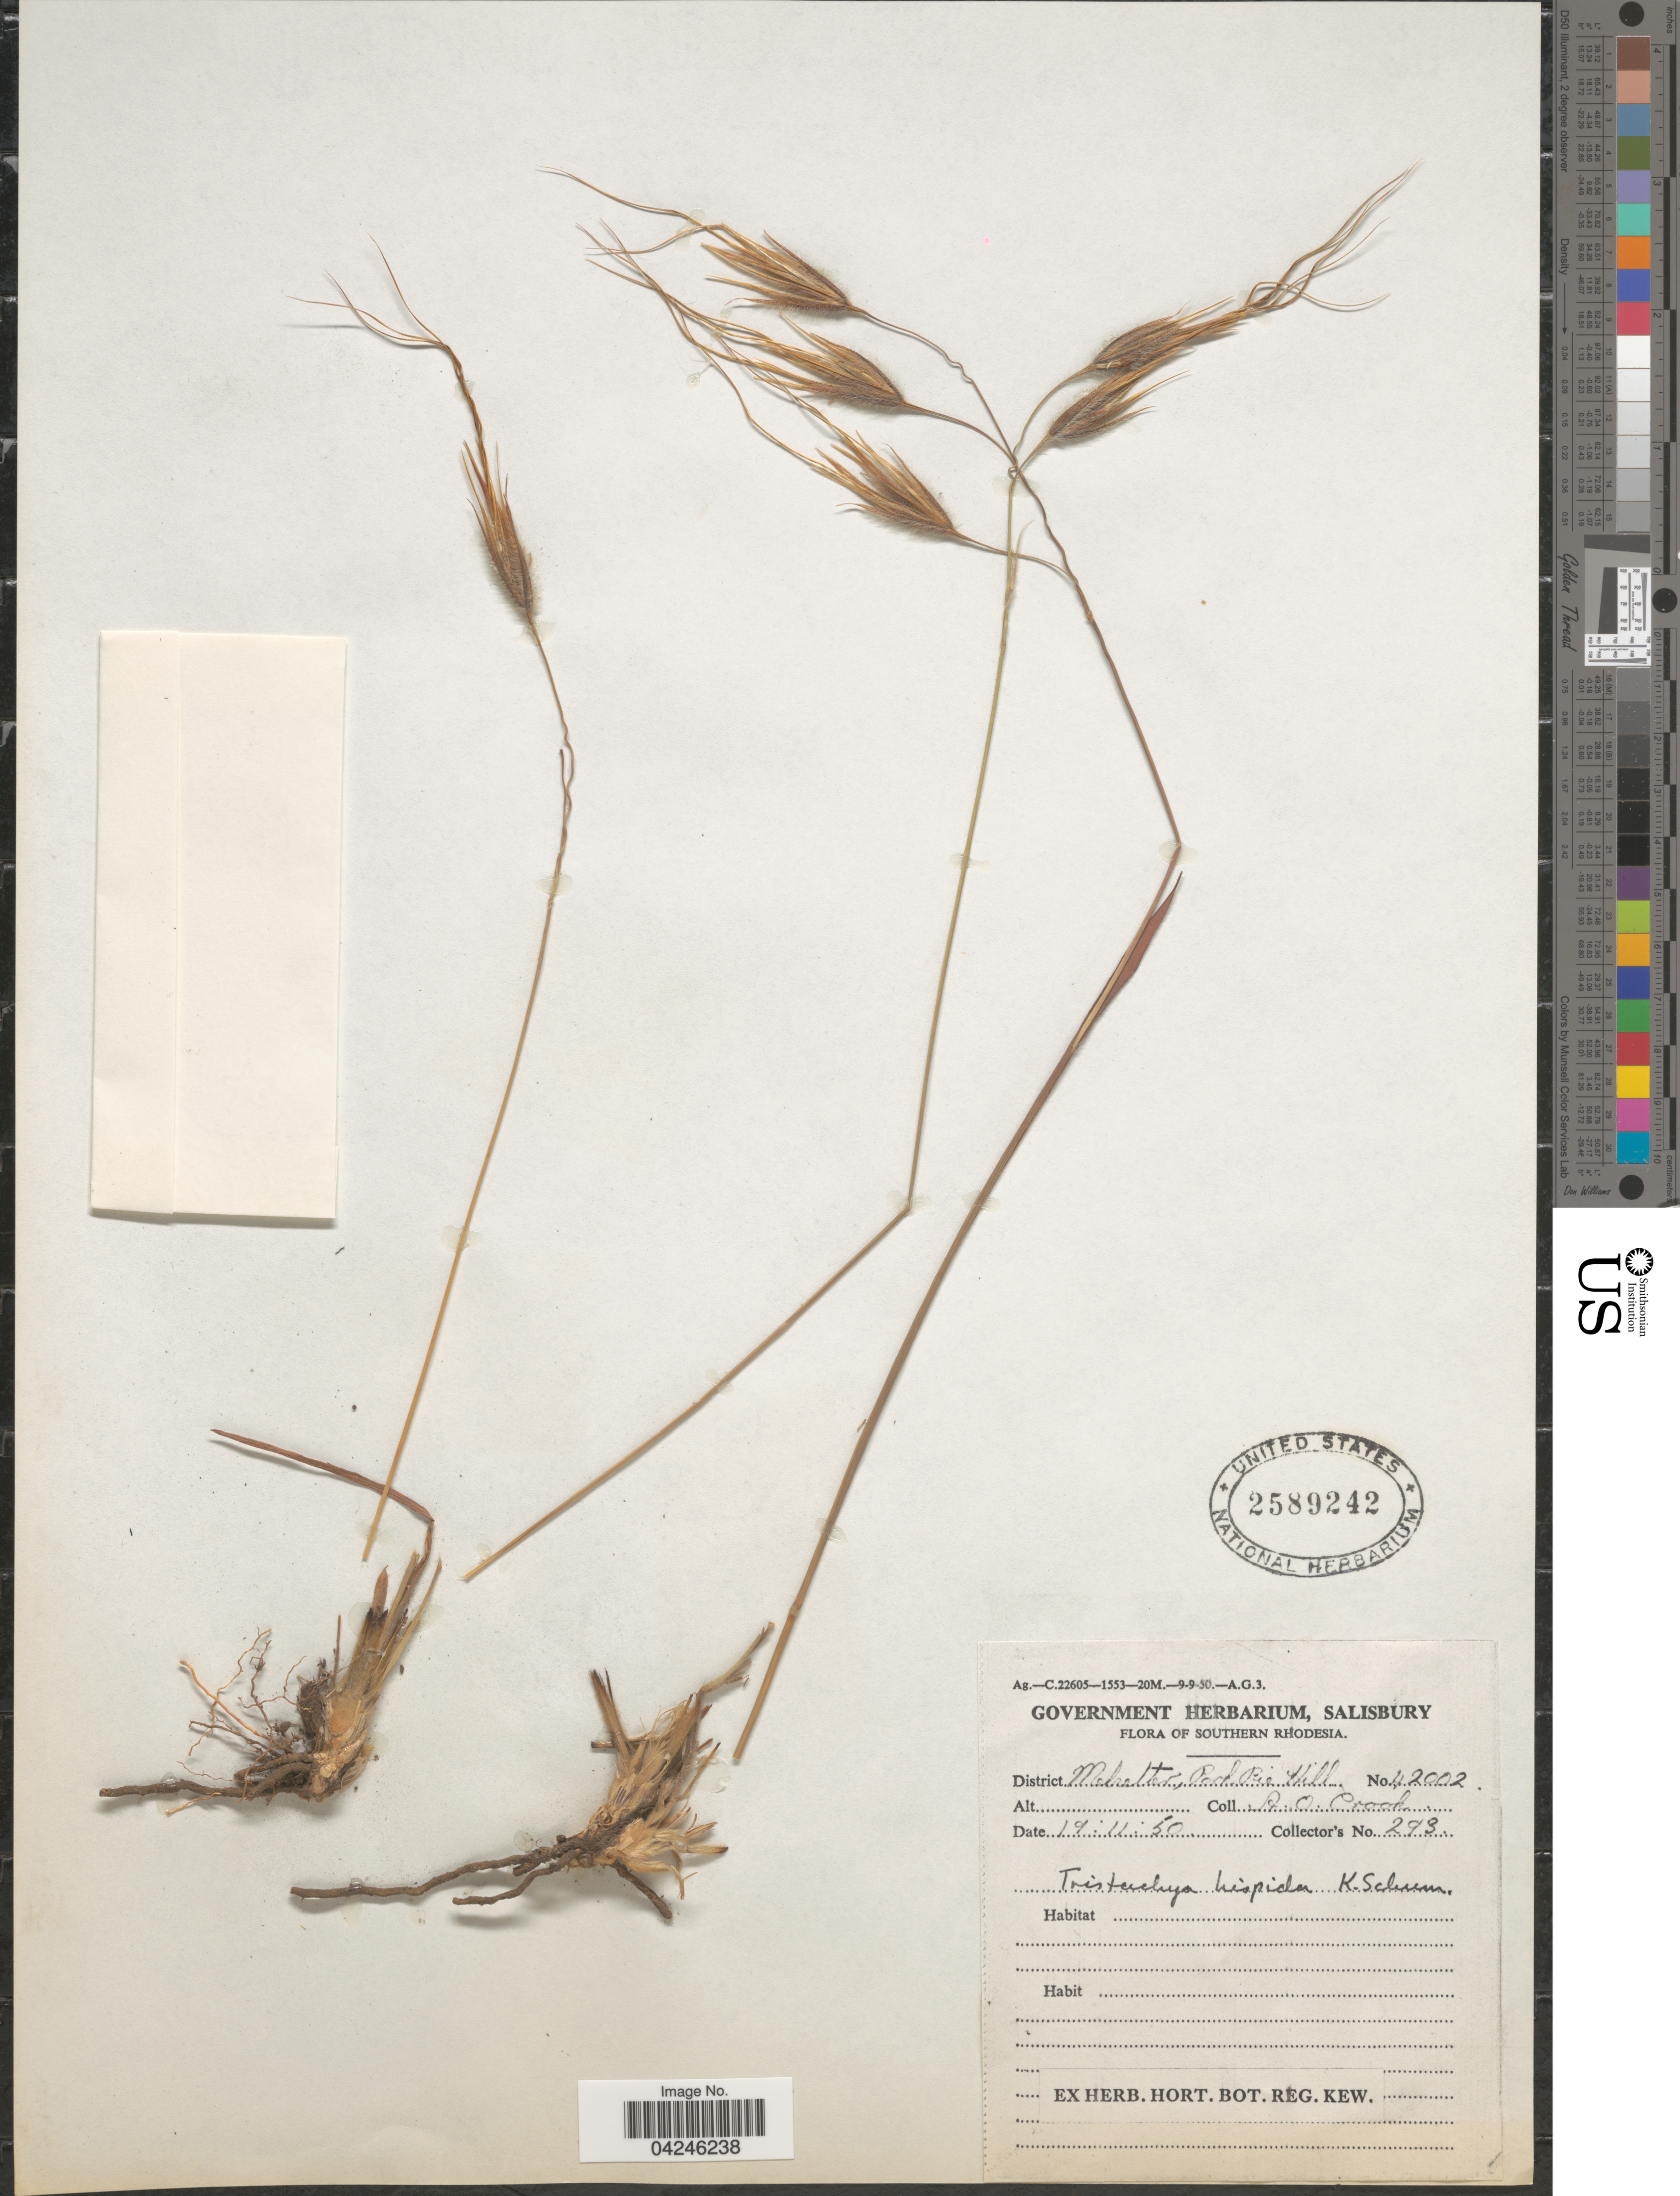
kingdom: Plantae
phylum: Tracheophyta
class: Liliopsida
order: Poales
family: Poaceae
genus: Tristachya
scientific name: Tristachya leucothrix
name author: Trin. ex Nees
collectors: A. Crook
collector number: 293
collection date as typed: Transcribed d/m/y: 19/11/50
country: Zimbabwe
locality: Southern Rhodesia. District Melstter, Pork Pie Hill.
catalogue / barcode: US 2589242